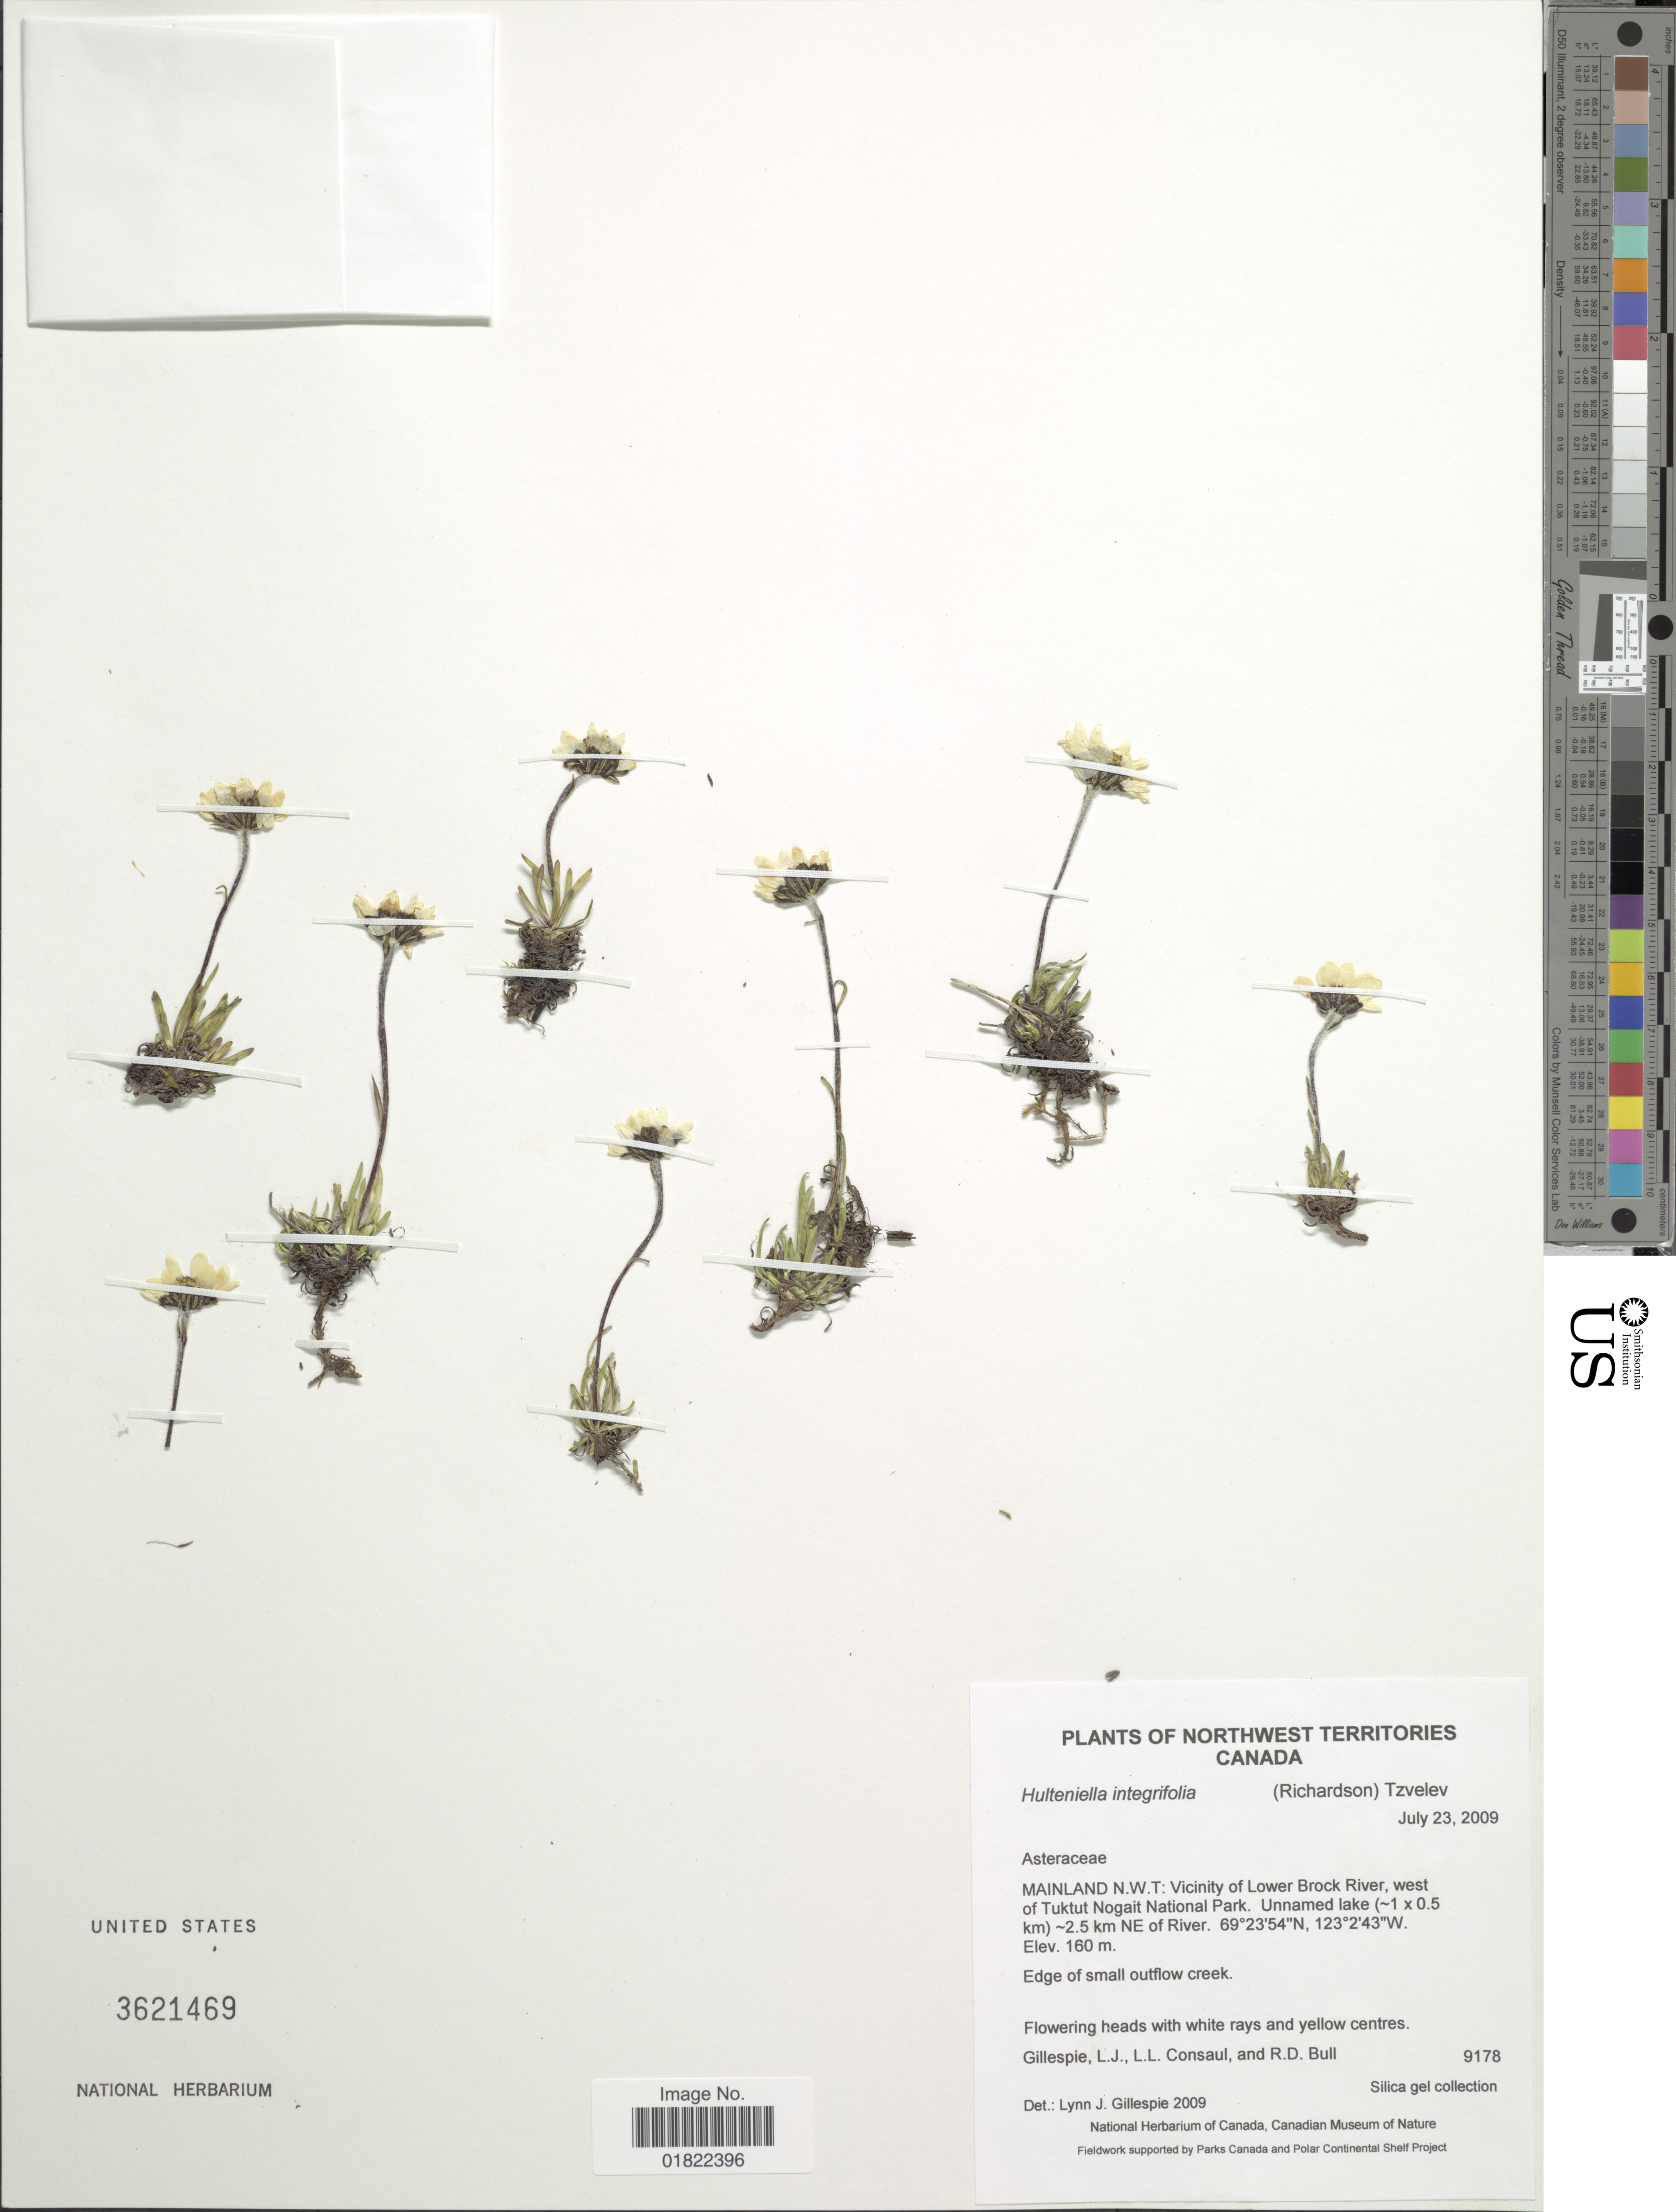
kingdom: Plantae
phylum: Tracheophyta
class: Magnoliopsida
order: Asterales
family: Asteraceae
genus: Hulteniella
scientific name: Hulteniella integrifolia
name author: (Richardson) Tzvelev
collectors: L. Gillespie, L. Consaul & R. Bull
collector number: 9178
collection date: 2009-07-23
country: Canada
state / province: Northwest Territories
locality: Mainland N.W.T.: Vicinity of Lower Brock River, west of Tukut Nogait National Park. Unnamed lake (:1 [Foreign script] 0.5 km) :2.5 km NE of River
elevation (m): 160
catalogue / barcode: US 3621469